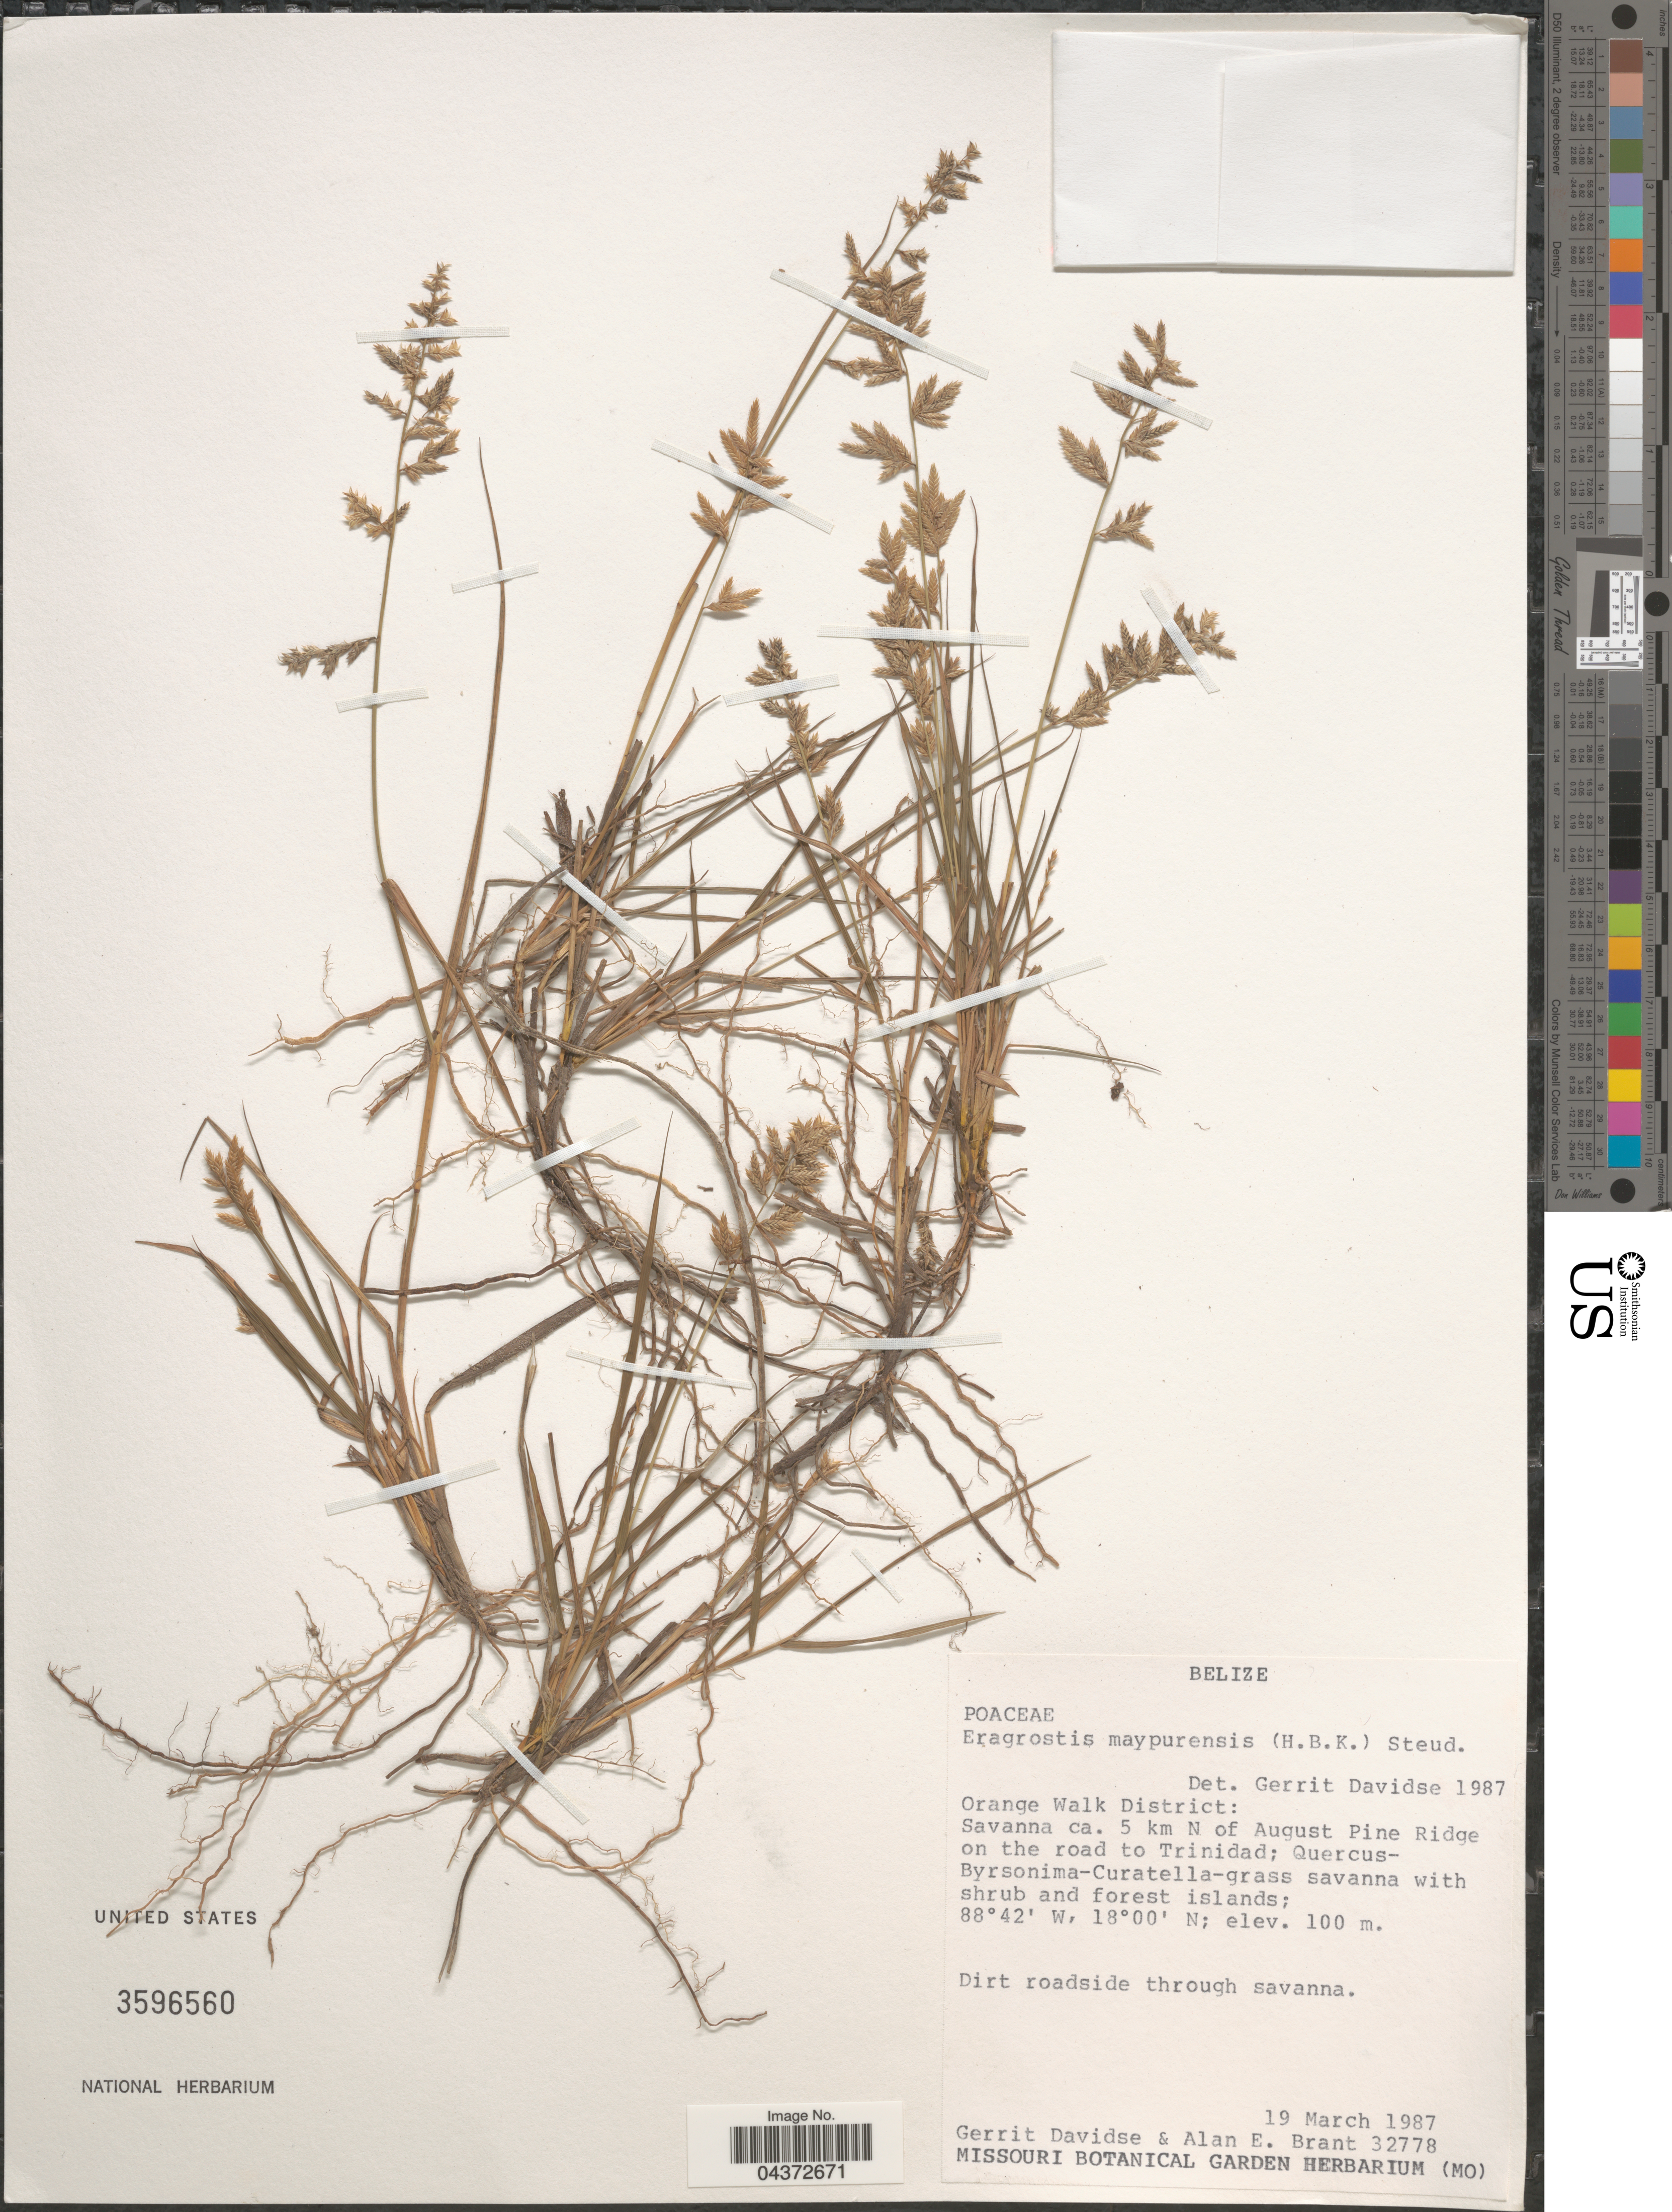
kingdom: Plantae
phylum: Tracheophyta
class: Liliopsida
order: Poales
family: Poaceae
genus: Eragrostis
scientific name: Eragrostis maypurensis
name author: (Kunth) Steud.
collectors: G. Davidse & A. Brant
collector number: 32778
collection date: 1987-03-19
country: Belize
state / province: Orange Walk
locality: Orange Walk District: Savanna ca. 5 km N of August Pine Ridge on the road to Trinidad.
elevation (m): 100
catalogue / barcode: US 3596560